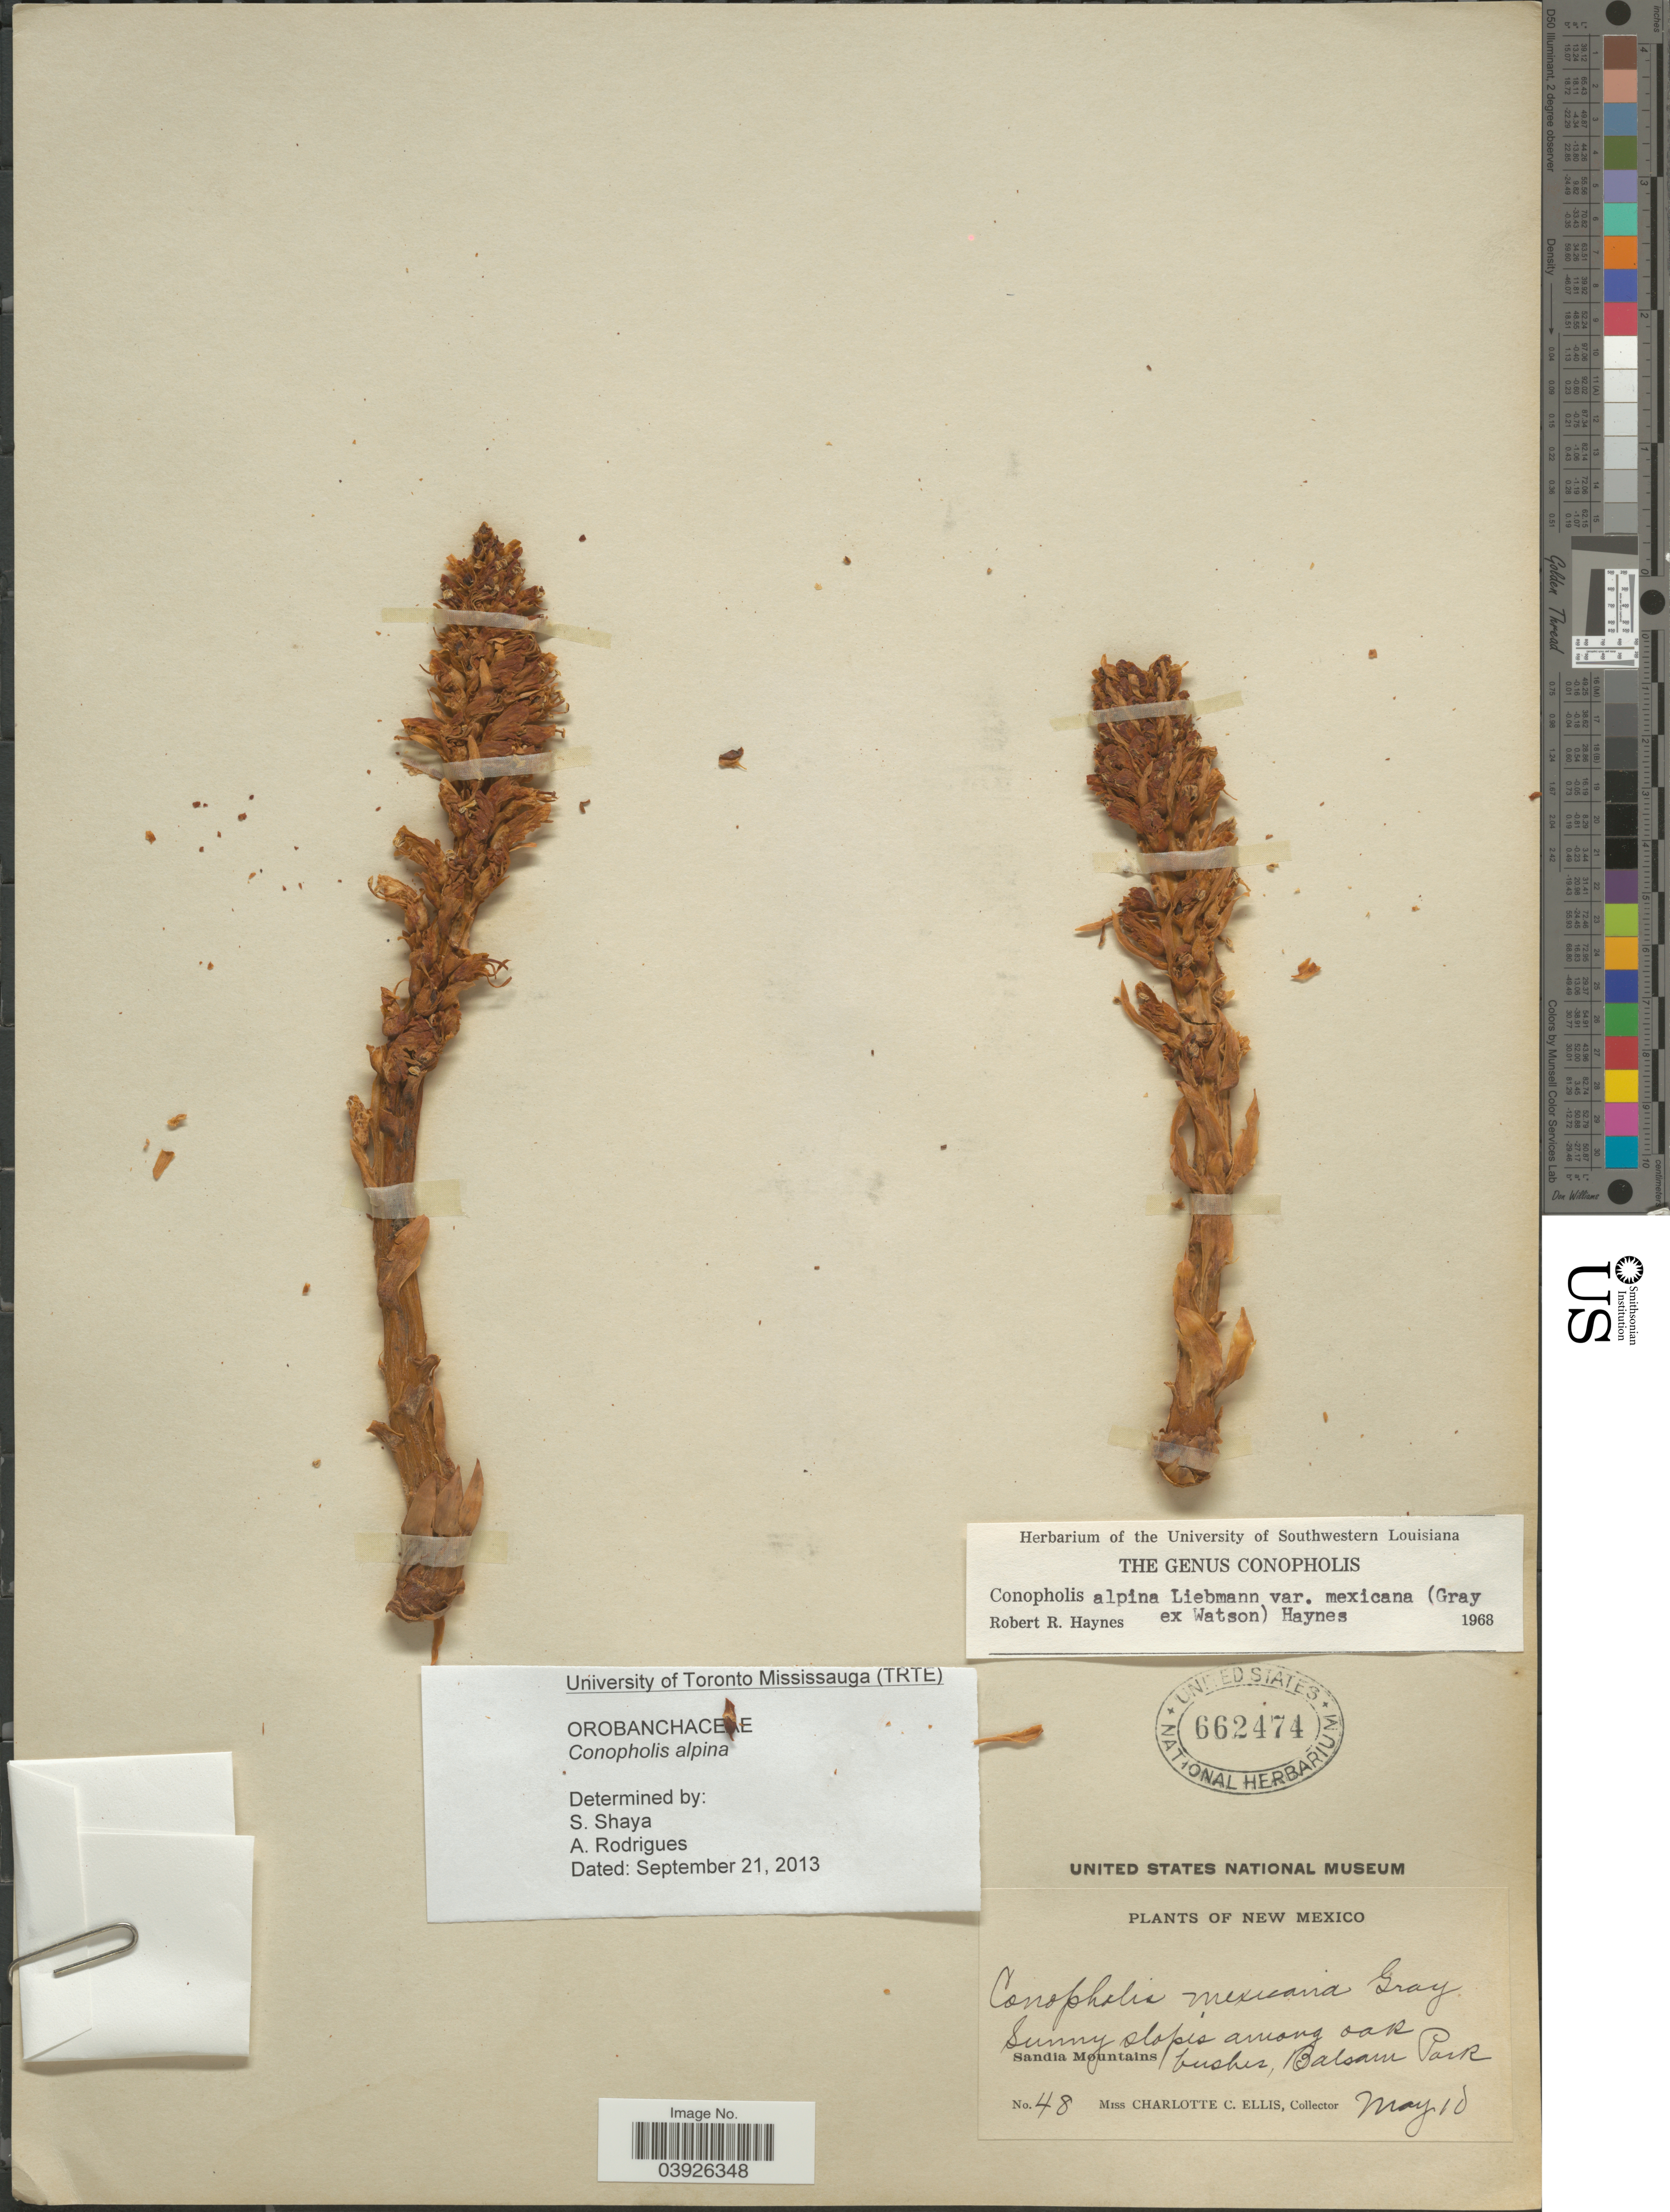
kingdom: Plantae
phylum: Tracheophyta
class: Magnoliopsida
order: Lamiales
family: Orobanchaceae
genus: Conopholis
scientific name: Conopholis alpina var. mexicana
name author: (A. Gray ex S. Watson) R.R. Haynes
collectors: C. C. Ellis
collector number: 48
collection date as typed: Transcribed d/m/y: /5/10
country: United States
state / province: New Mexico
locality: Sandia Mountains, Balsam Park.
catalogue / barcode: US 662474